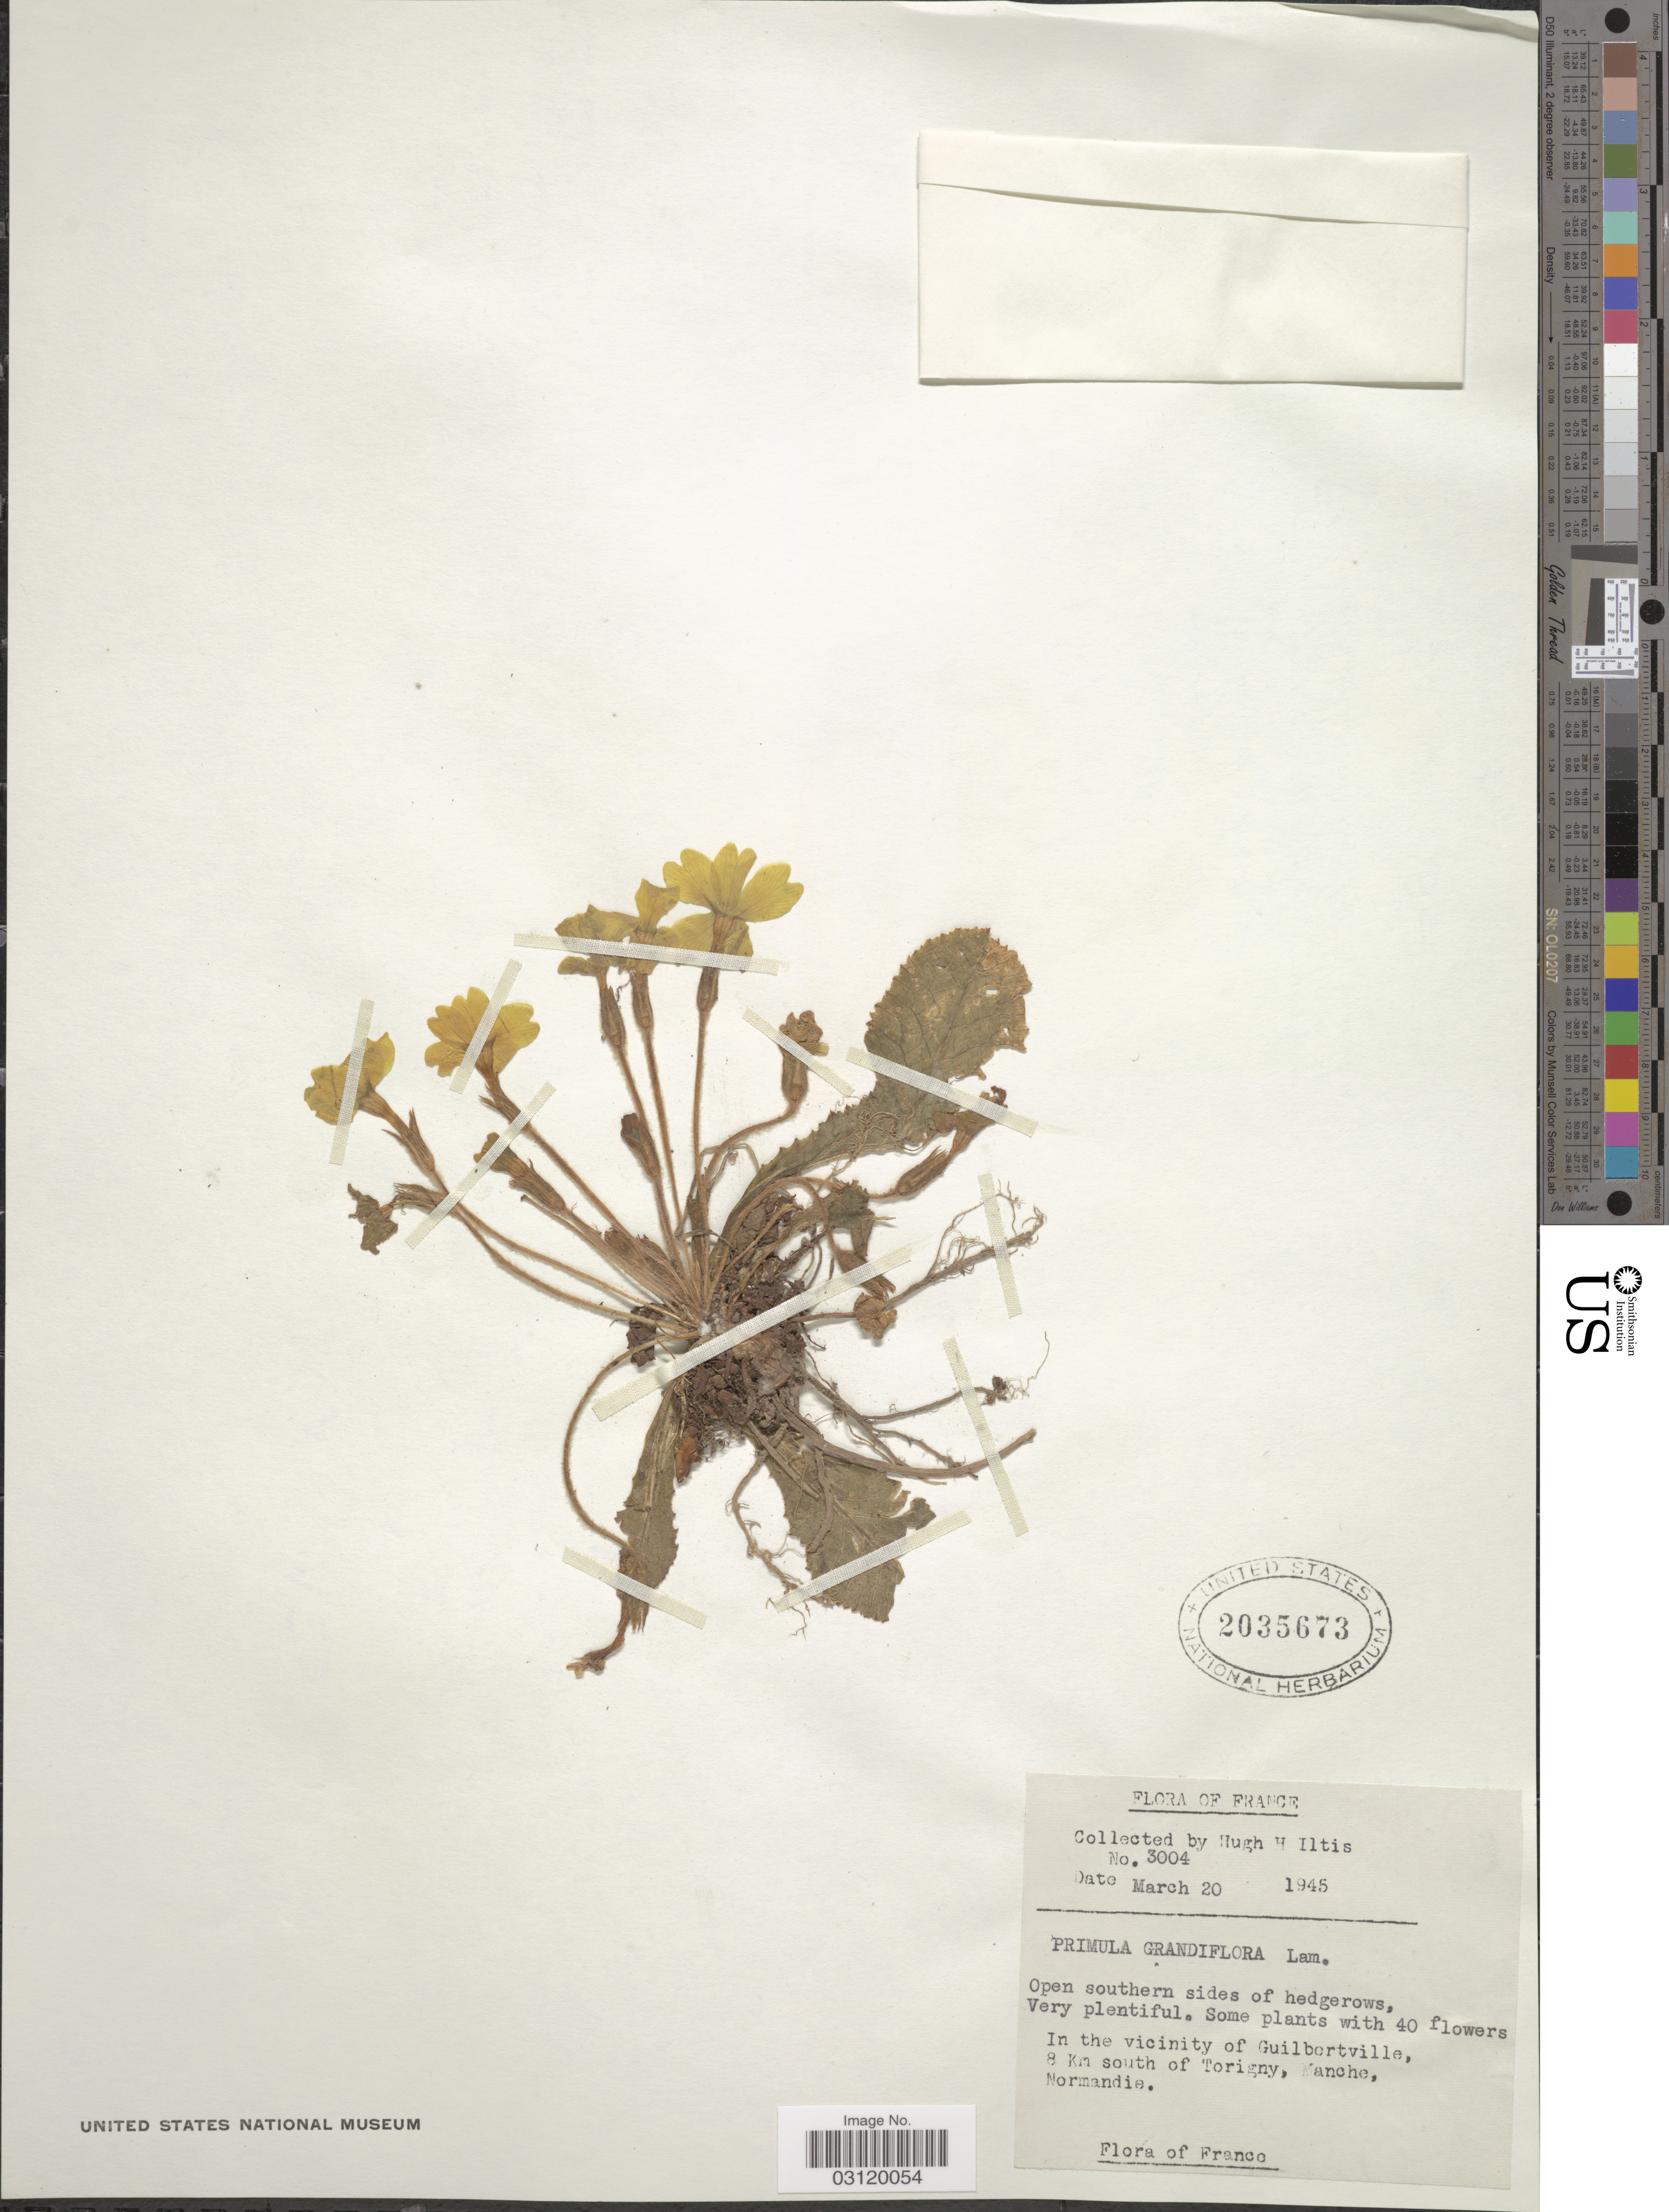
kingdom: Plantae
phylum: Tracheophyta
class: Magnoliopsida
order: Ericales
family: Primulaceae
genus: Primula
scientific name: Primula grandiflora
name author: Bâstard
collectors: H. H. Iltis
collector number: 3004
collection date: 1945-03-20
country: France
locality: Open southern sides of hedgerows. In the vicinity of Guilbertville, 8 Km south of Torigny, Manche, Normandie.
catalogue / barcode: US 2035673